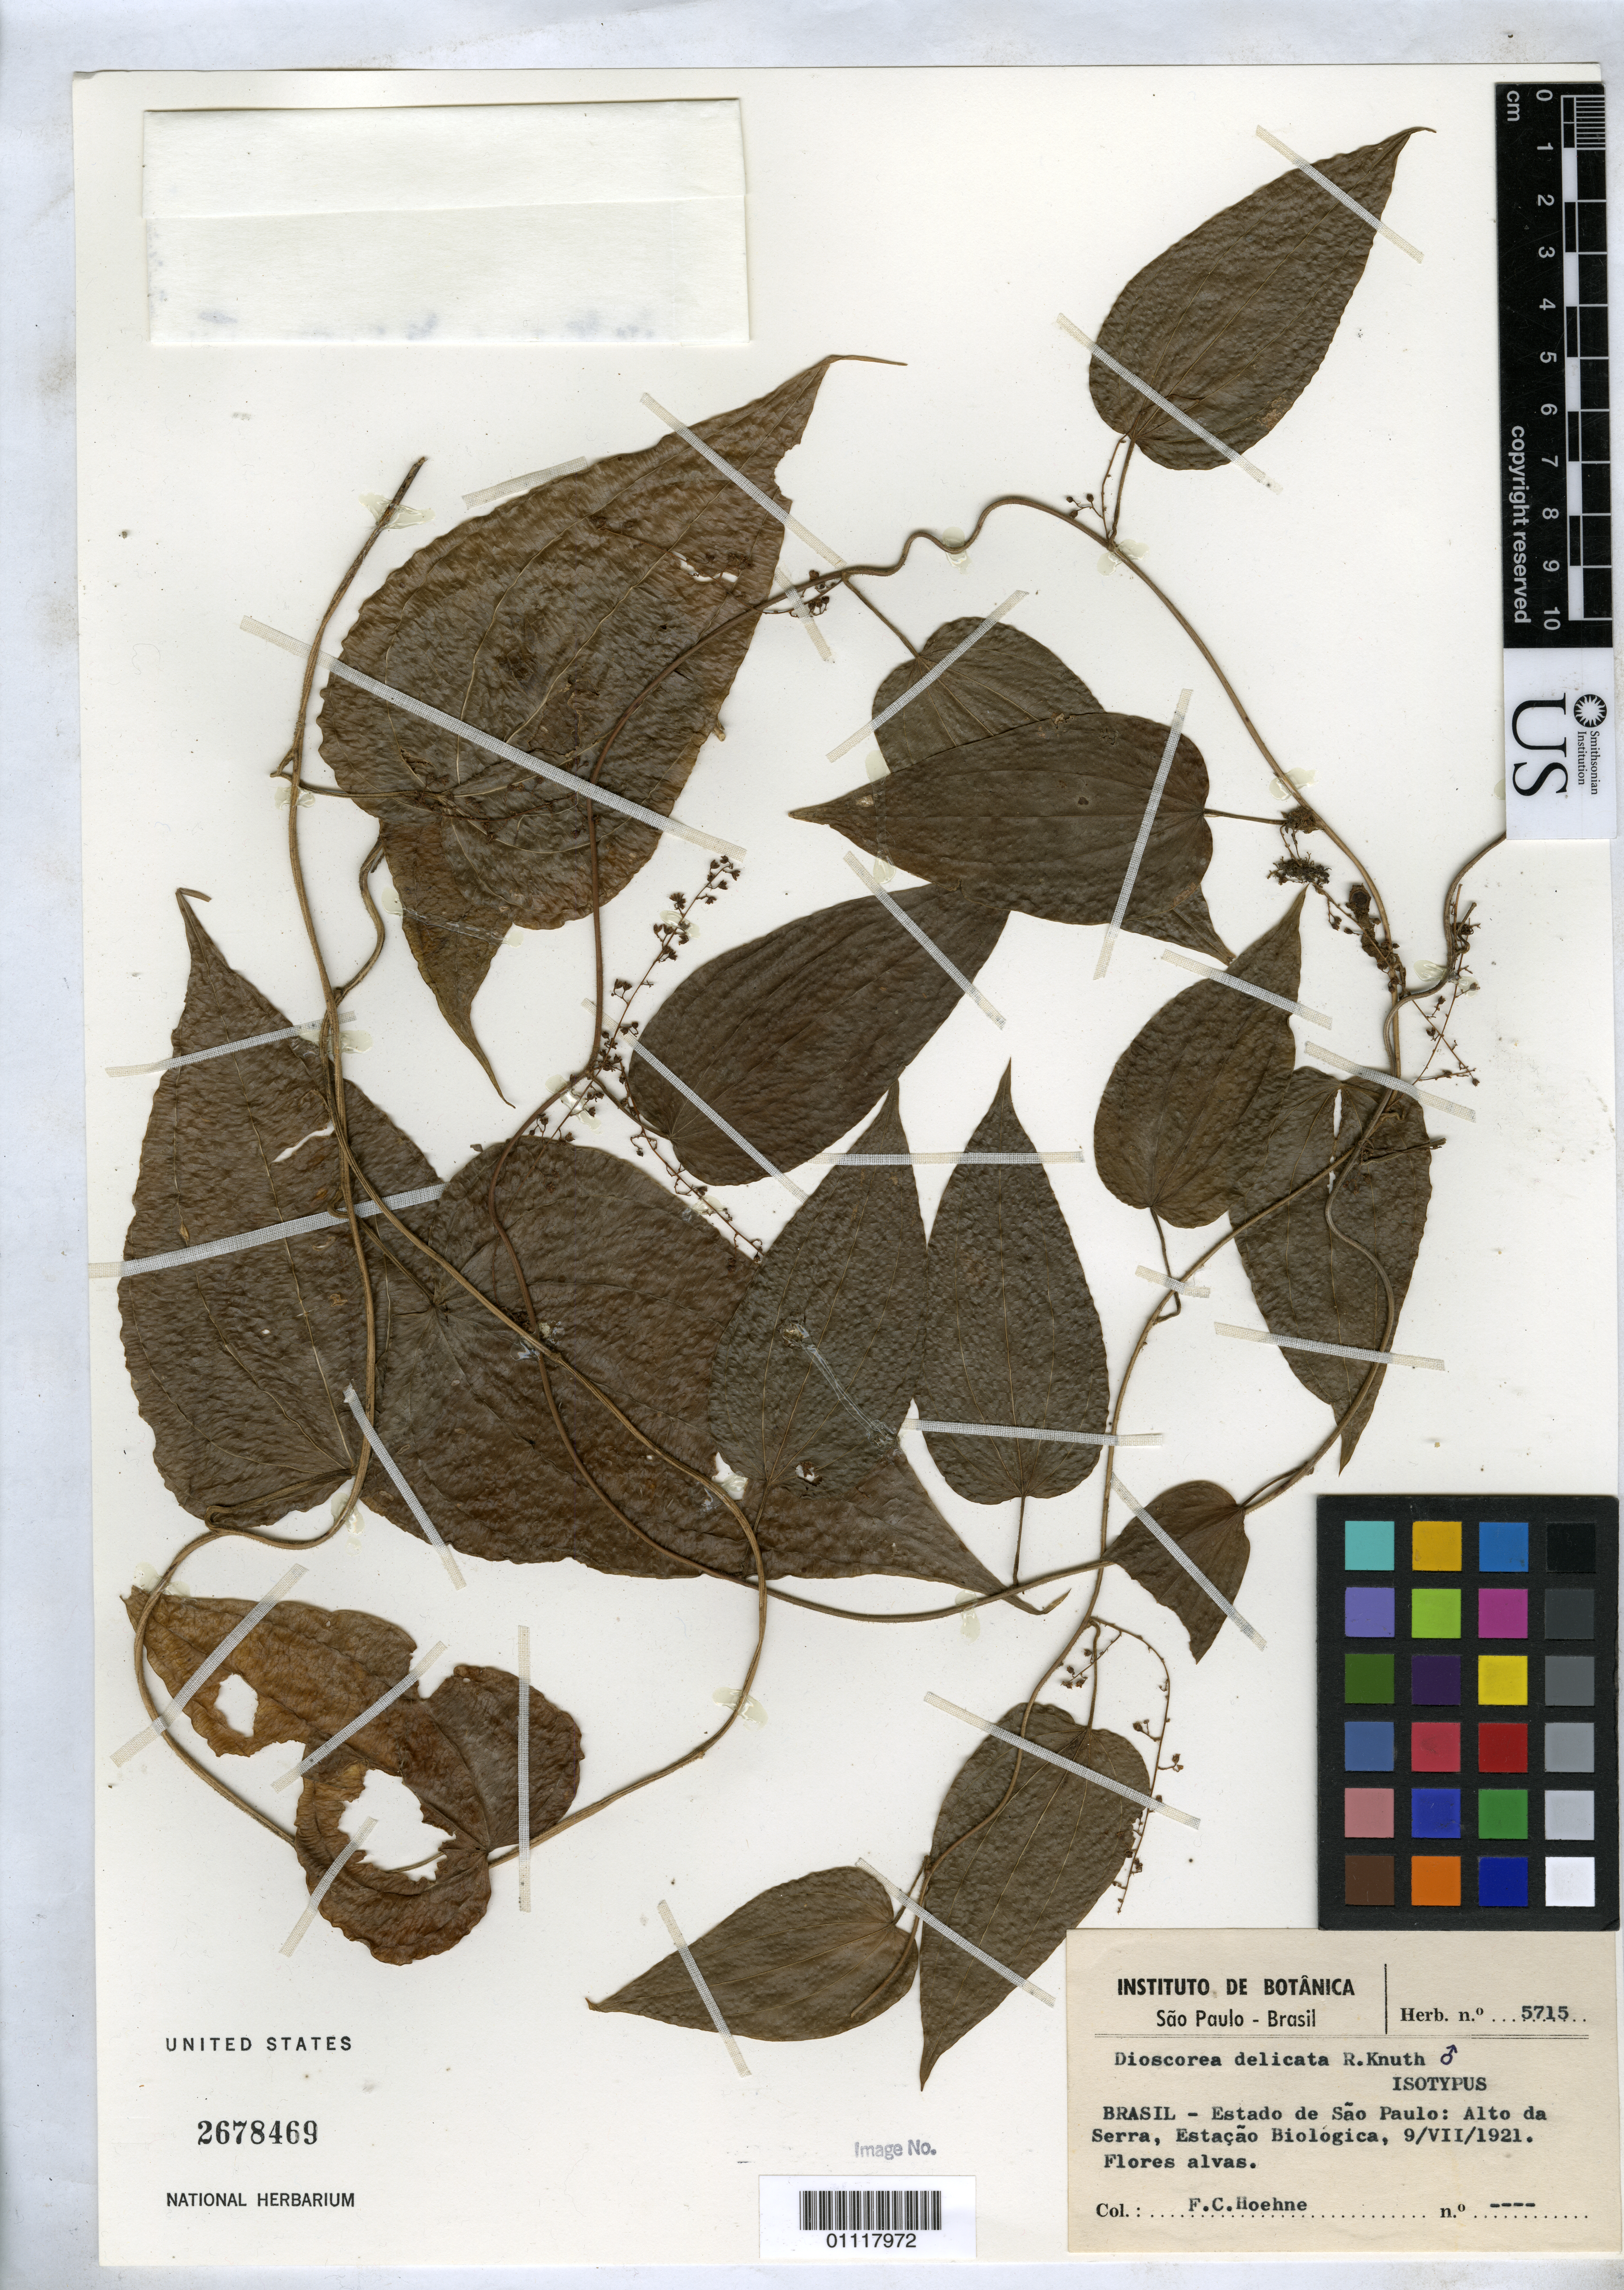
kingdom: Plantae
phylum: Tracheophyta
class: Liliopsida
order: Dioscoreales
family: Dioscoreaceae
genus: Dioscorea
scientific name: Dioscorea delicata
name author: R. Knuth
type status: Isotype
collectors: F. C. Hoehne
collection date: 1921-07-09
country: Brazil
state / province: São Paulo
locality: Alto da Serra, Estacao Biologica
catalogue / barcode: US 2678469